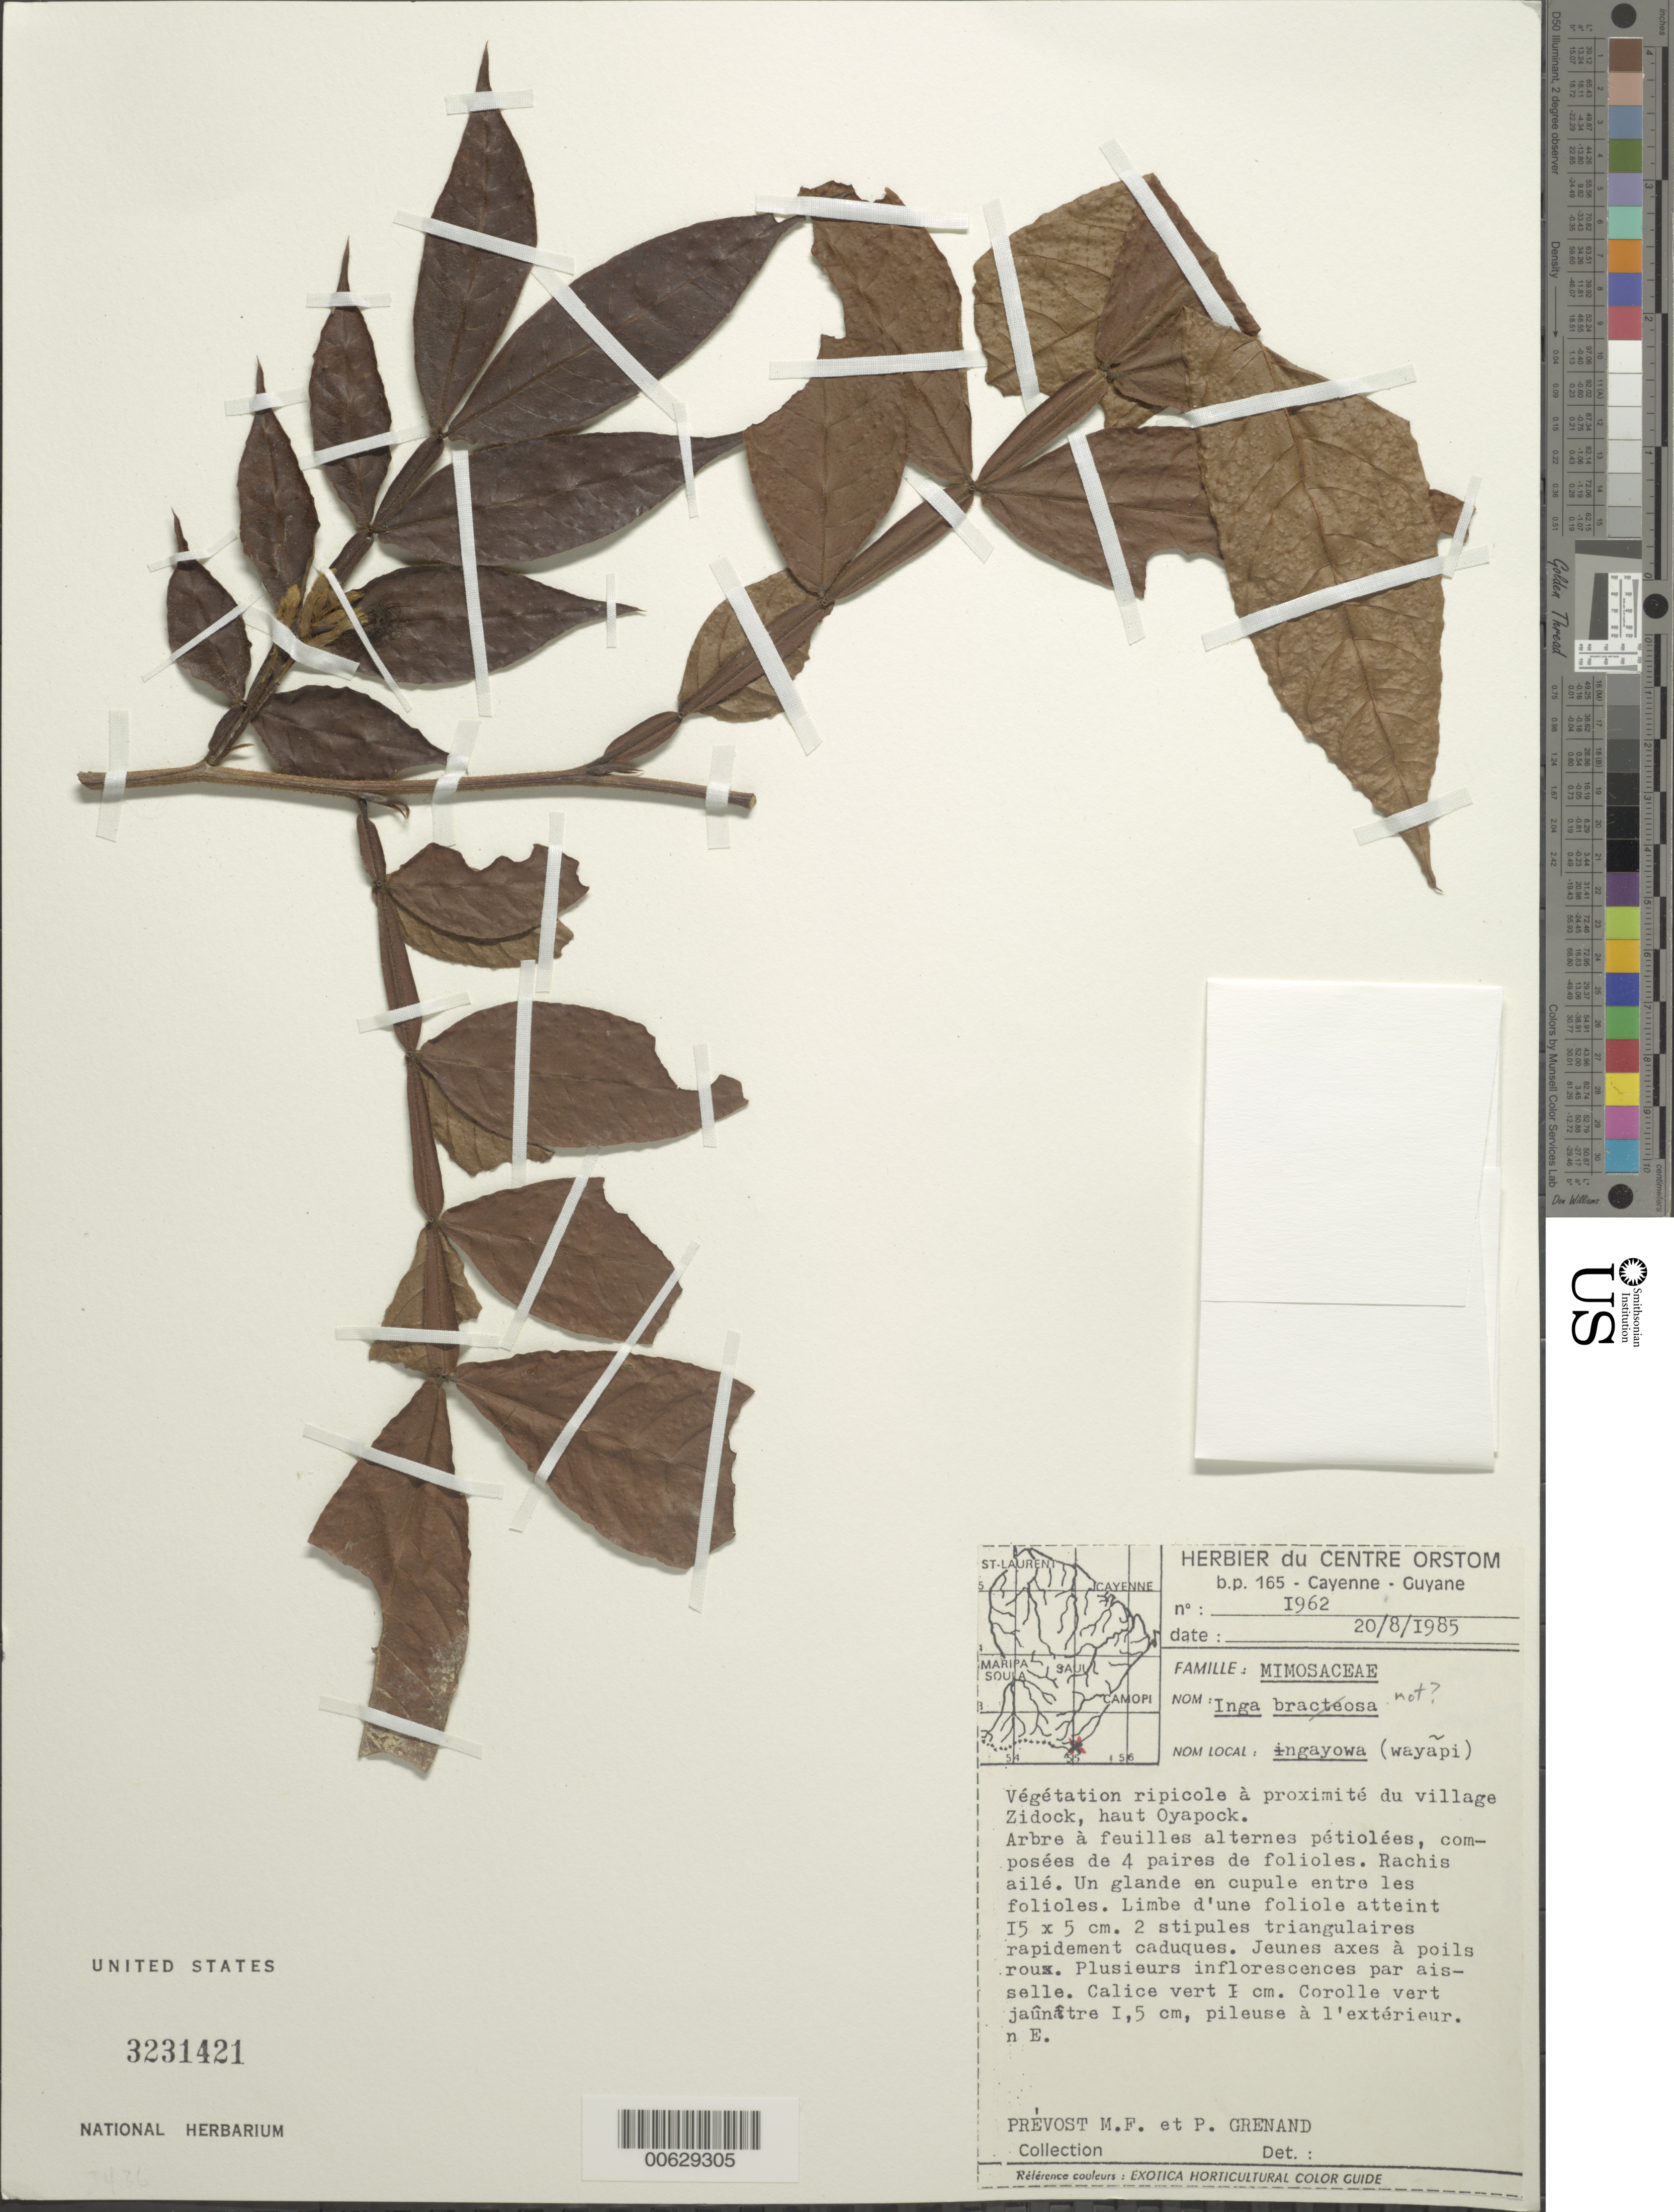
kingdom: Plantae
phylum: Tracheophyta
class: Magnoliopsida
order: Fabales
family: Fabaceae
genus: Inga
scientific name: Inga sp.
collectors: M.-F. Prévost & P. Grenand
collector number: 1962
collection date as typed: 20-Aug-85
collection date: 1985-08-20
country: French Guiana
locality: Trois Sauts (Haut Oyapock), Zidockville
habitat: Vegetation ripicole a proximite du village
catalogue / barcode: US 3231421